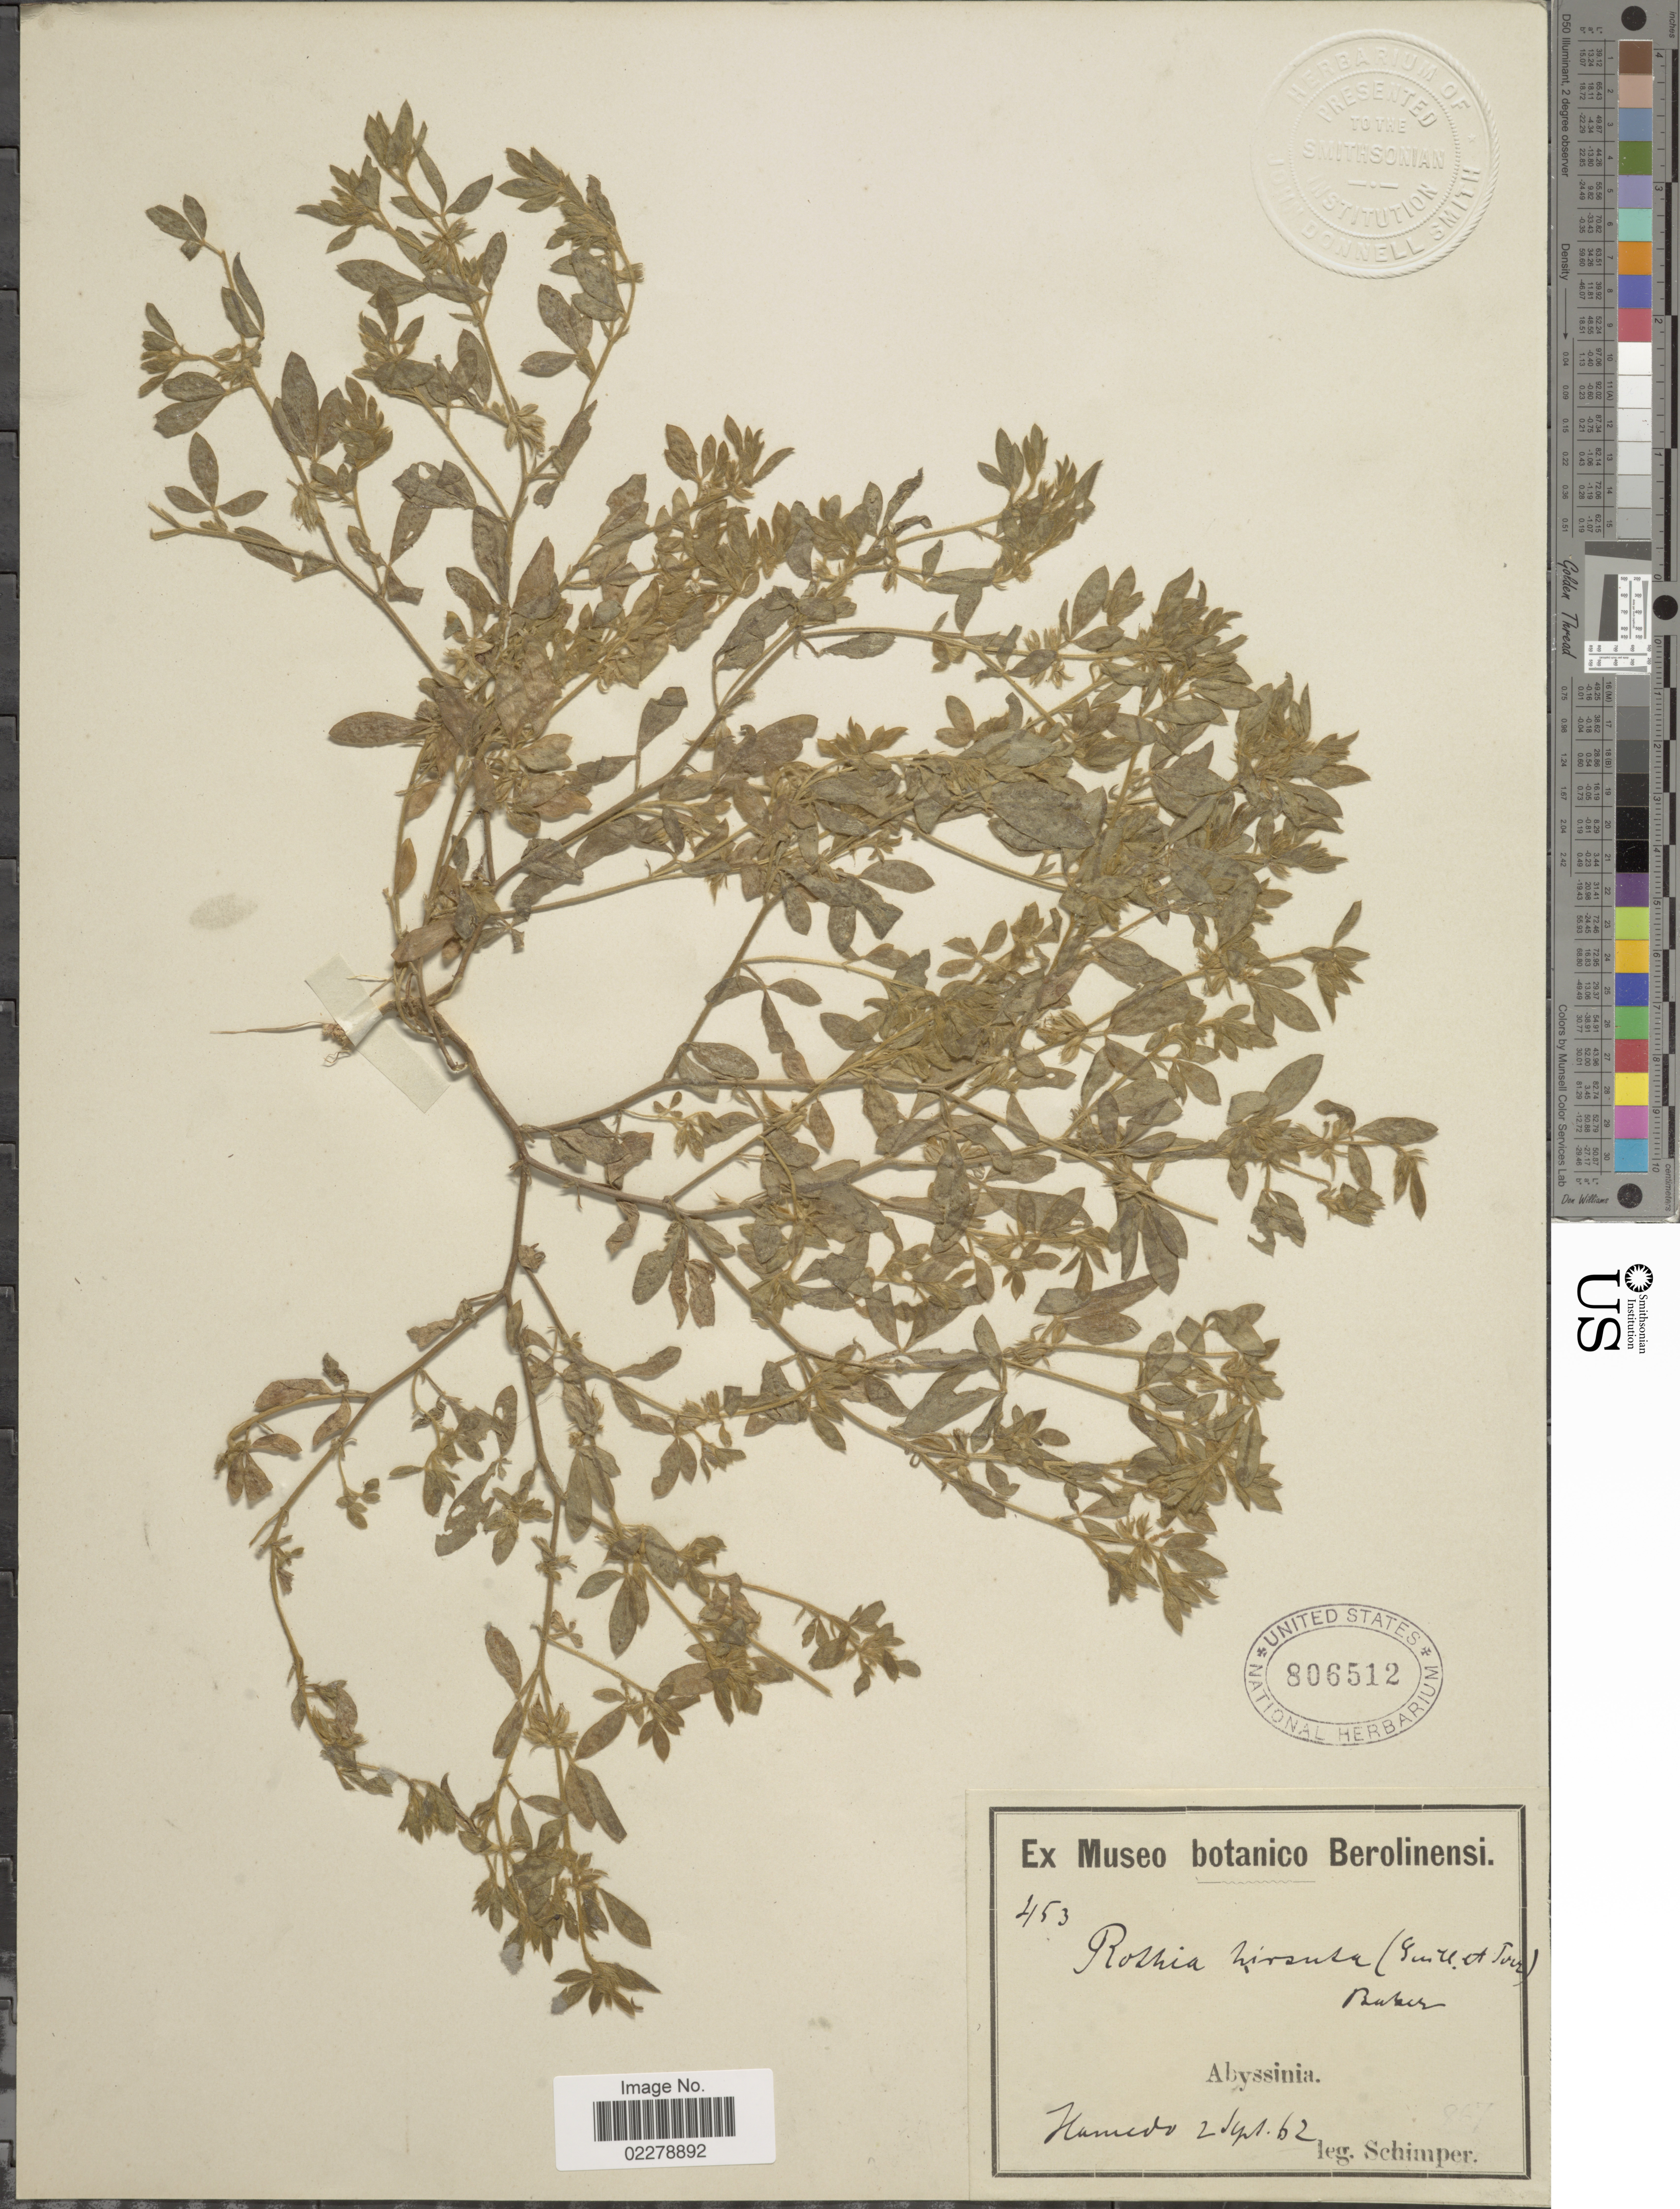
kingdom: Plantae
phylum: Tracheophyta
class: Magnoliopsida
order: Fabales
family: Fabaceae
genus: Rothia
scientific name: Rothia hirsuta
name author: (Guill. & Baker) Baker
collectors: -. Schimper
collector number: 453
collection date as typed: Transcribed d/m/y: 24/9/62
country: Eritrea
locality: Abyssinia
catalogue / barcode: US 806512